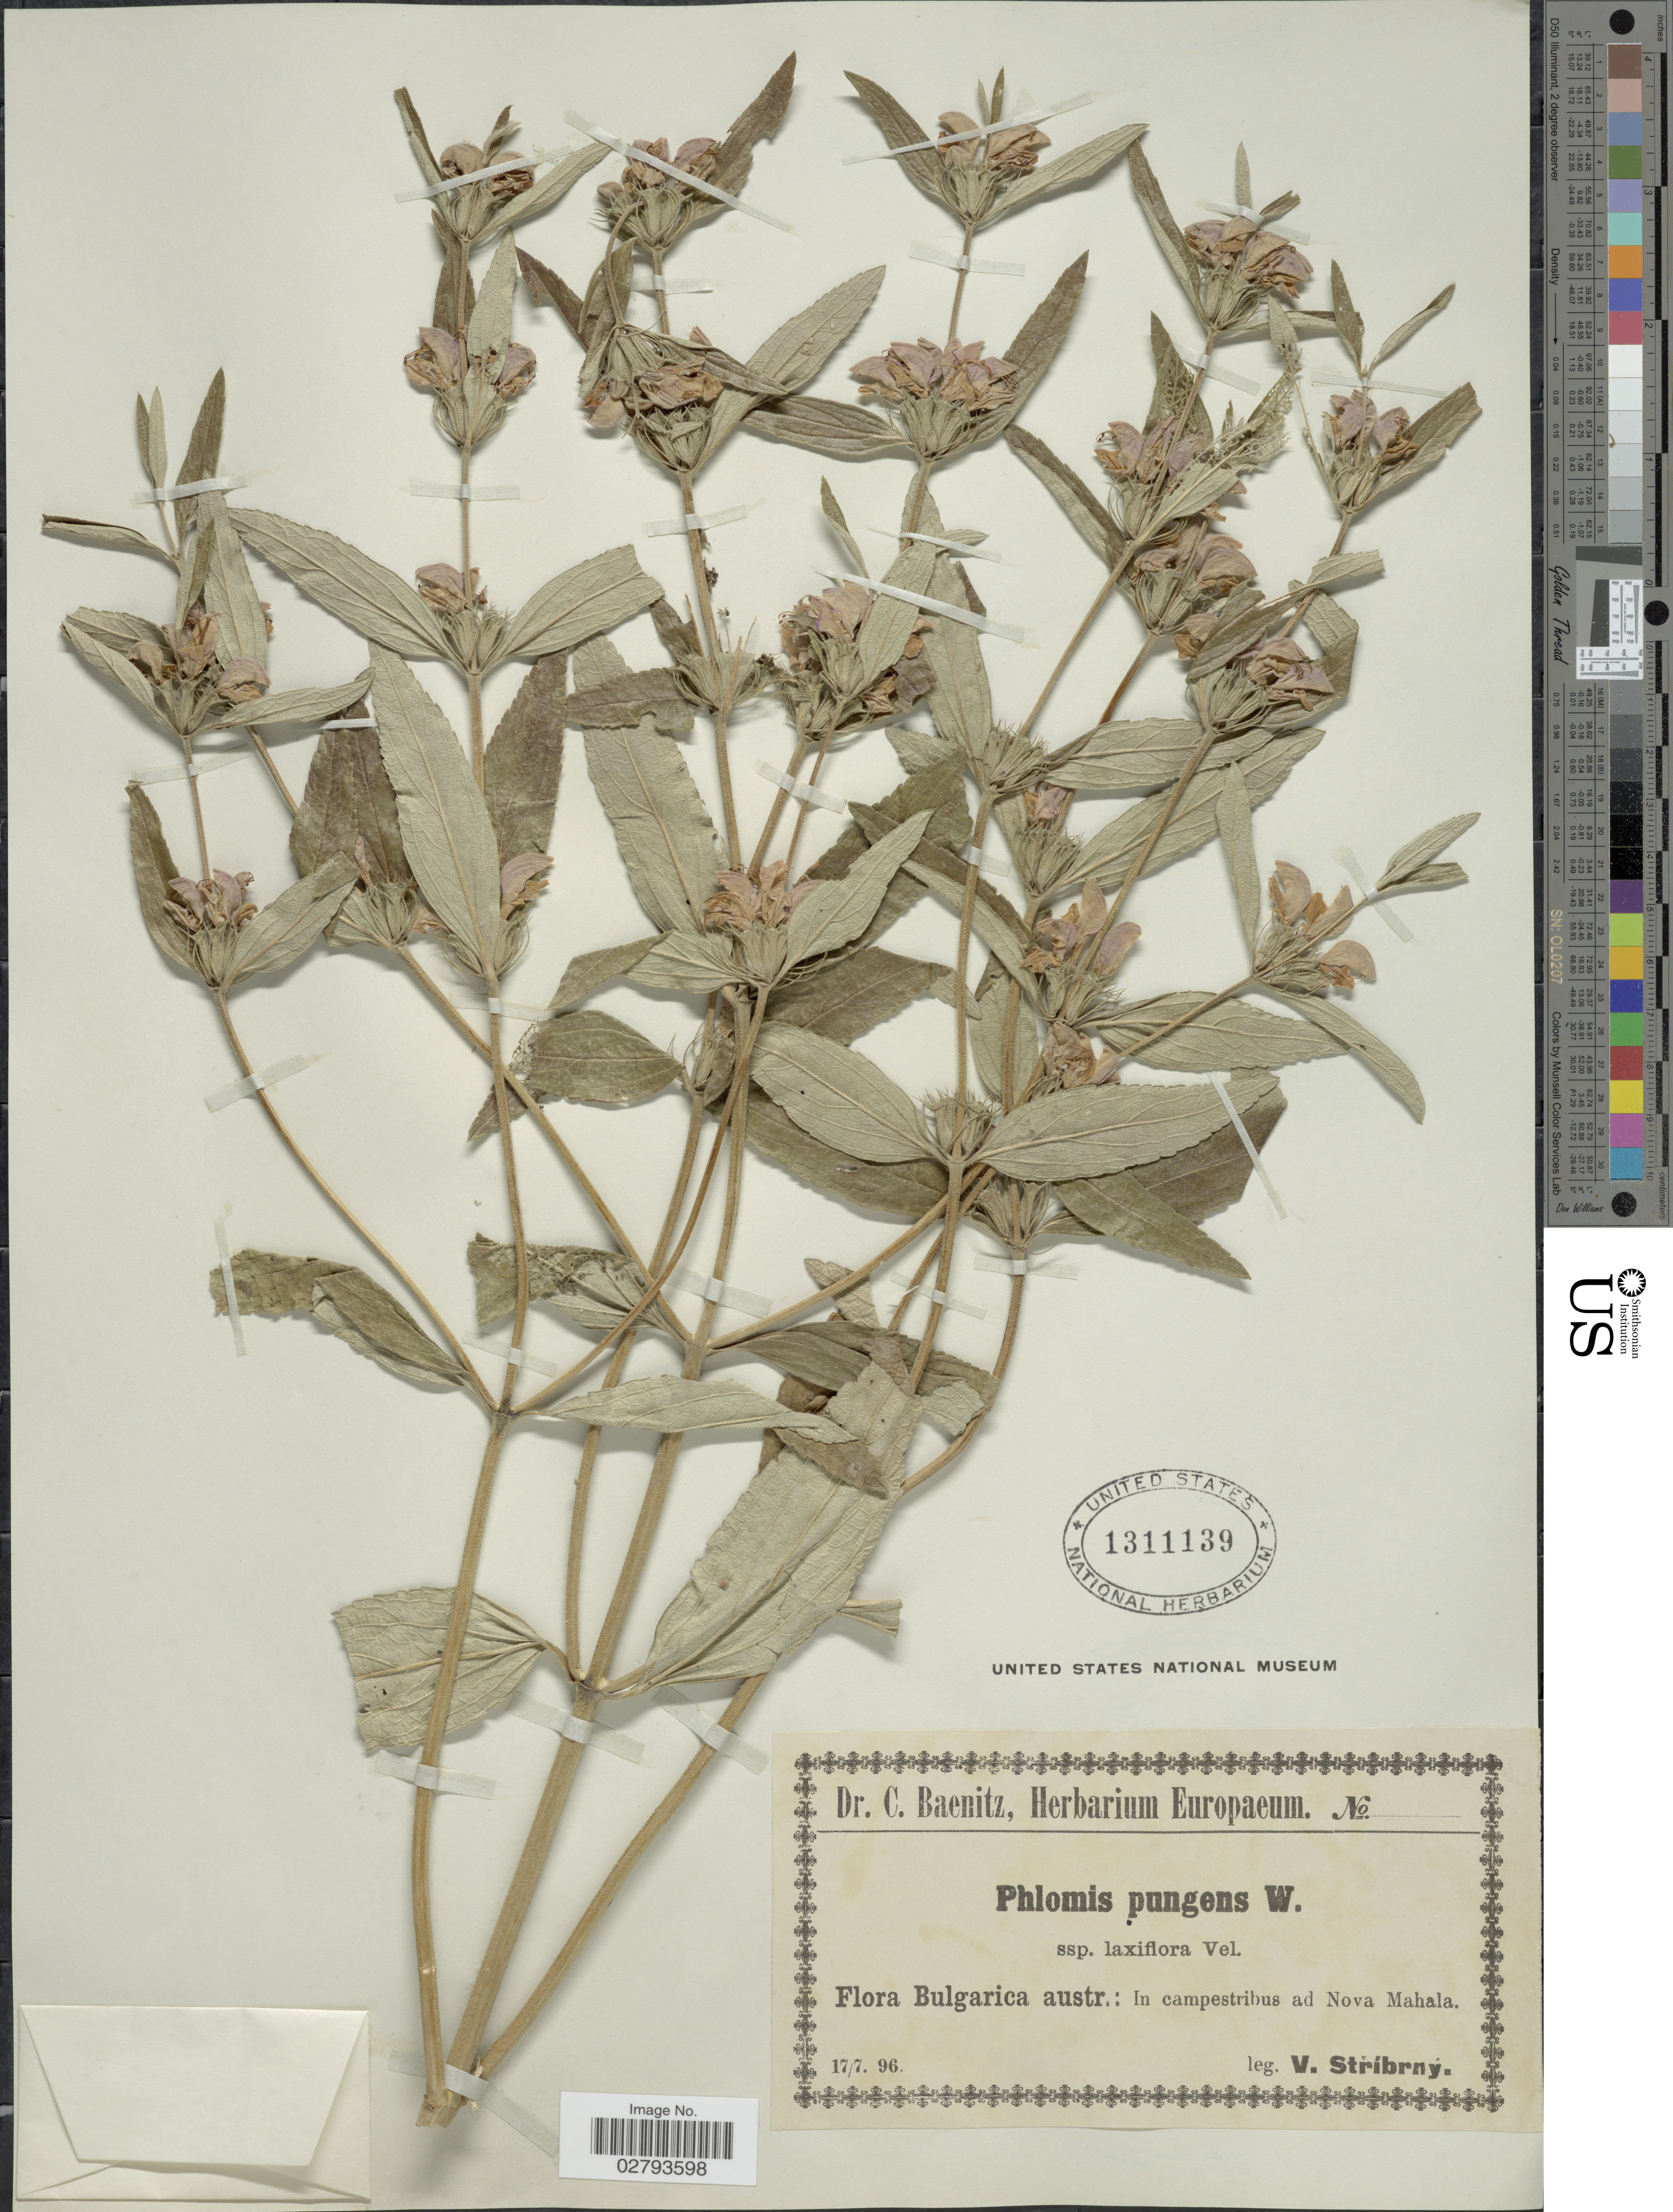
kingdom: Plantae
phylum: Tracheophyta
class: Magnoliopsida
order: Lamiales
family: Lamiaceae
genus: Phlomis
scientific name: Phlomis herba-venti subsp. pungens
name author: Maire ex DeFilipps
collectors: V. Stribrny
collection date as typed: Transcribed d/m/y: 17/7/96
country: Bulgaria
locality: Bulgarica austr.: In campestribus ad Nova Mahala.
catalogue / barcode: US 1311139